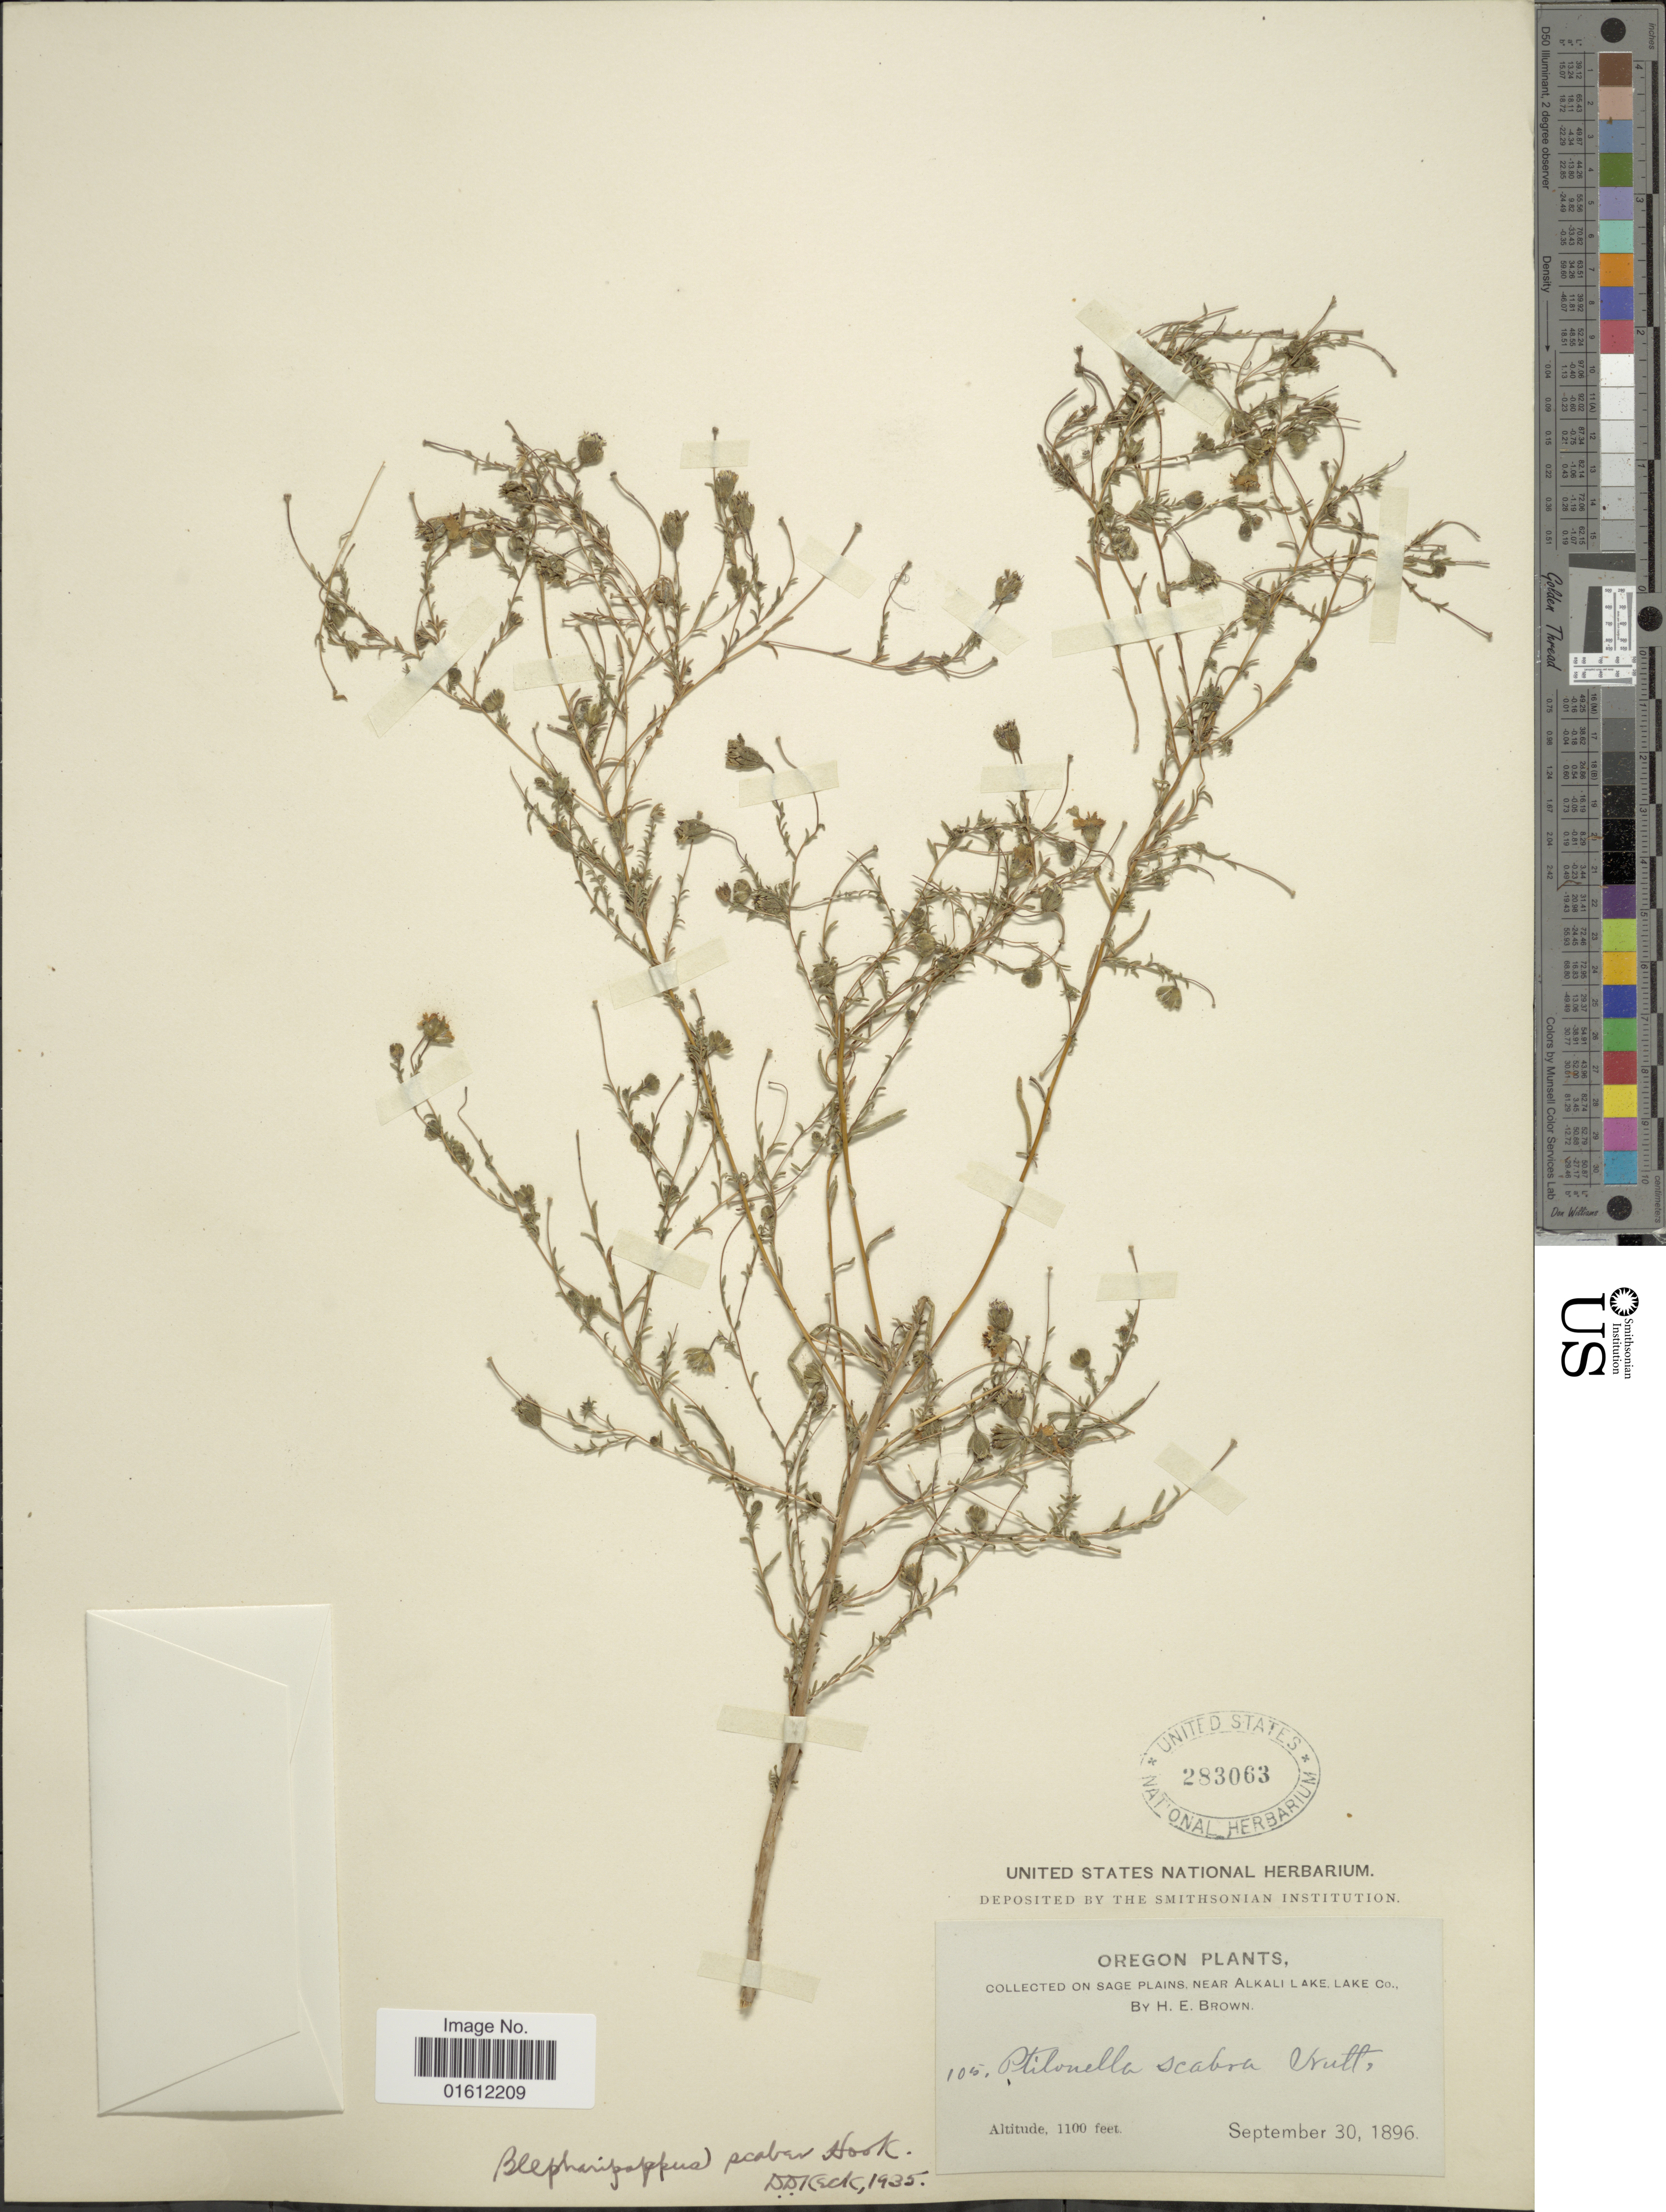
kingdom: Plantae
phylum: Tracheophyta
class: Magnoliopsida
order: Asterales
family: Asteraceae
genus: Blepharipappus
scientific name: Blepharipappus scaber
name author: Hook.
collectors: H. E. Brown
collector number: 105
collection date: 1896-09-30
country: United States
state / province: Oregon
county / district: Lake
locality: On sage plains, near Alkali Lake, Lake Co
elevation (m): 335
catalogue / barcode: US 283063